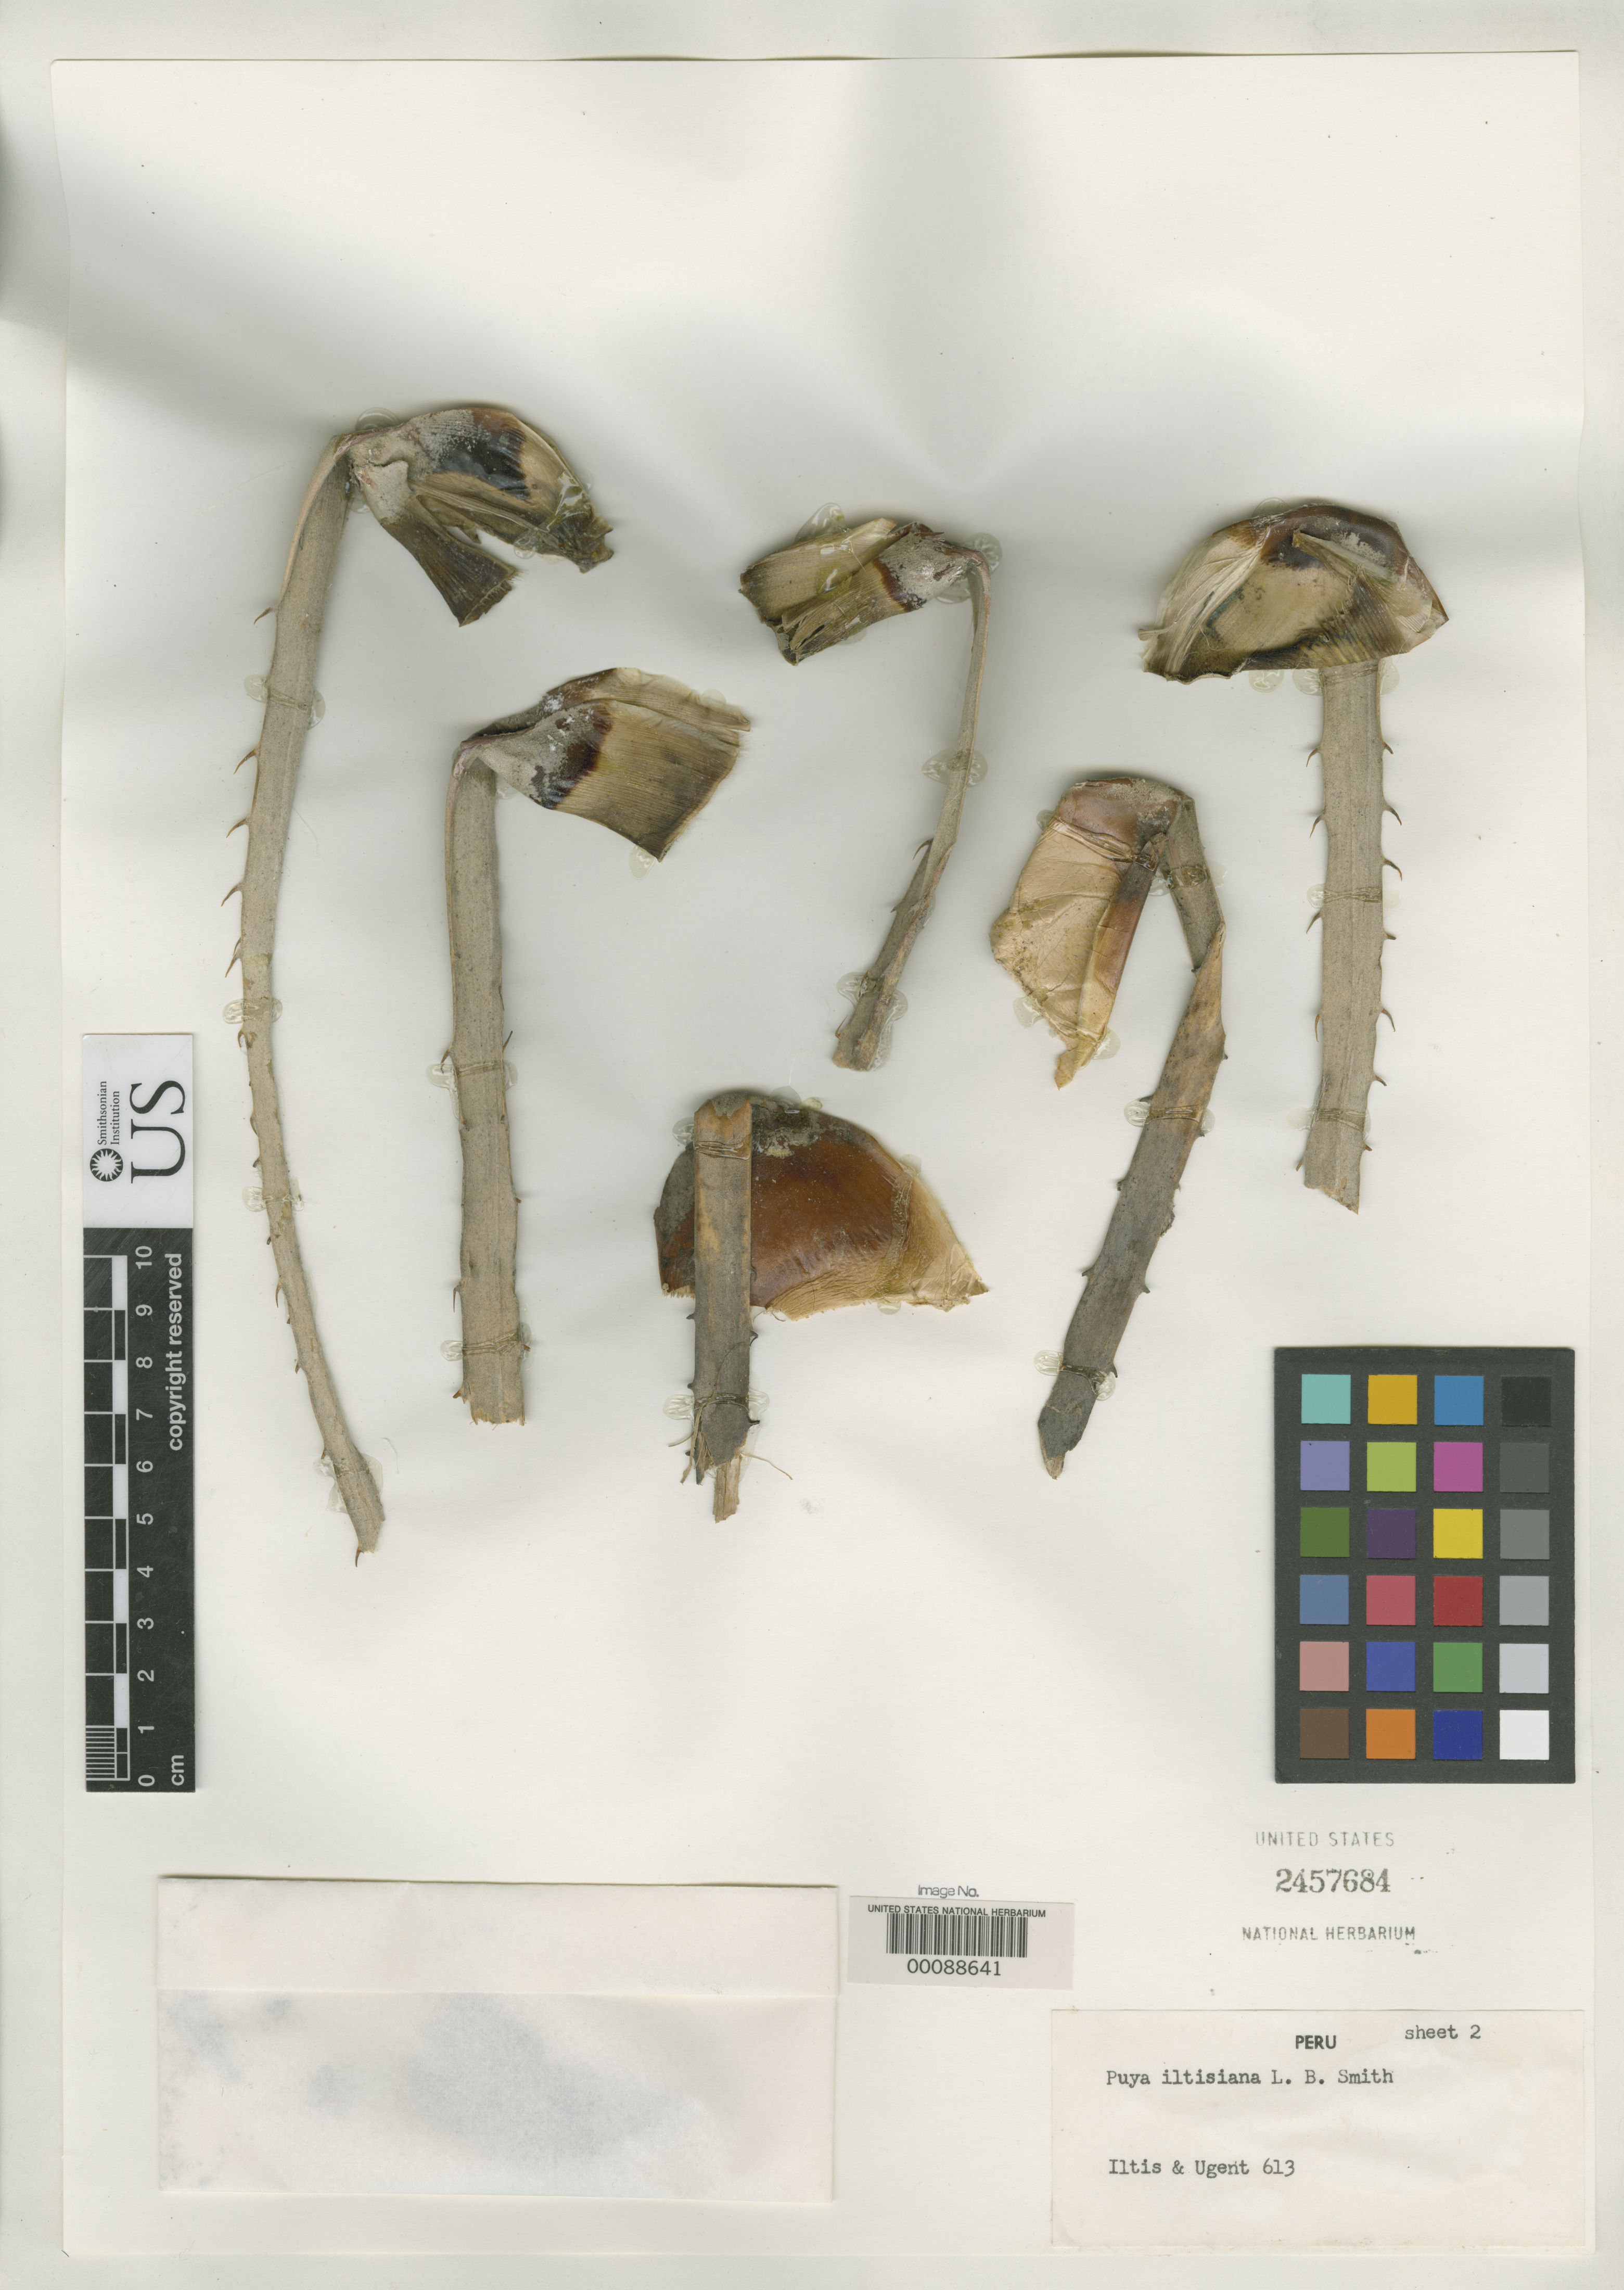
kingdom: Plantae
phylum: Tracheophyta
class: Liliopsida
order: Poales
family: Bromeliaceae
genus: Puya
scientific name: Puya iltisiana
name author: L.B. Sm.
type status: Holotype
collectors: H. H. Iltis, C. M Iltis, D. Ugent & V. Ugent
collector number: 613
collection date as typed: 17 Dec 1962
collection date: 1962-12-17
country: Peru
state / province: Apurímac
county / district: Aymaraes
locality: valley of Río Challhuanca, road to Abancay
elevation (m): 2700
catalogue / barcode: US 2457684